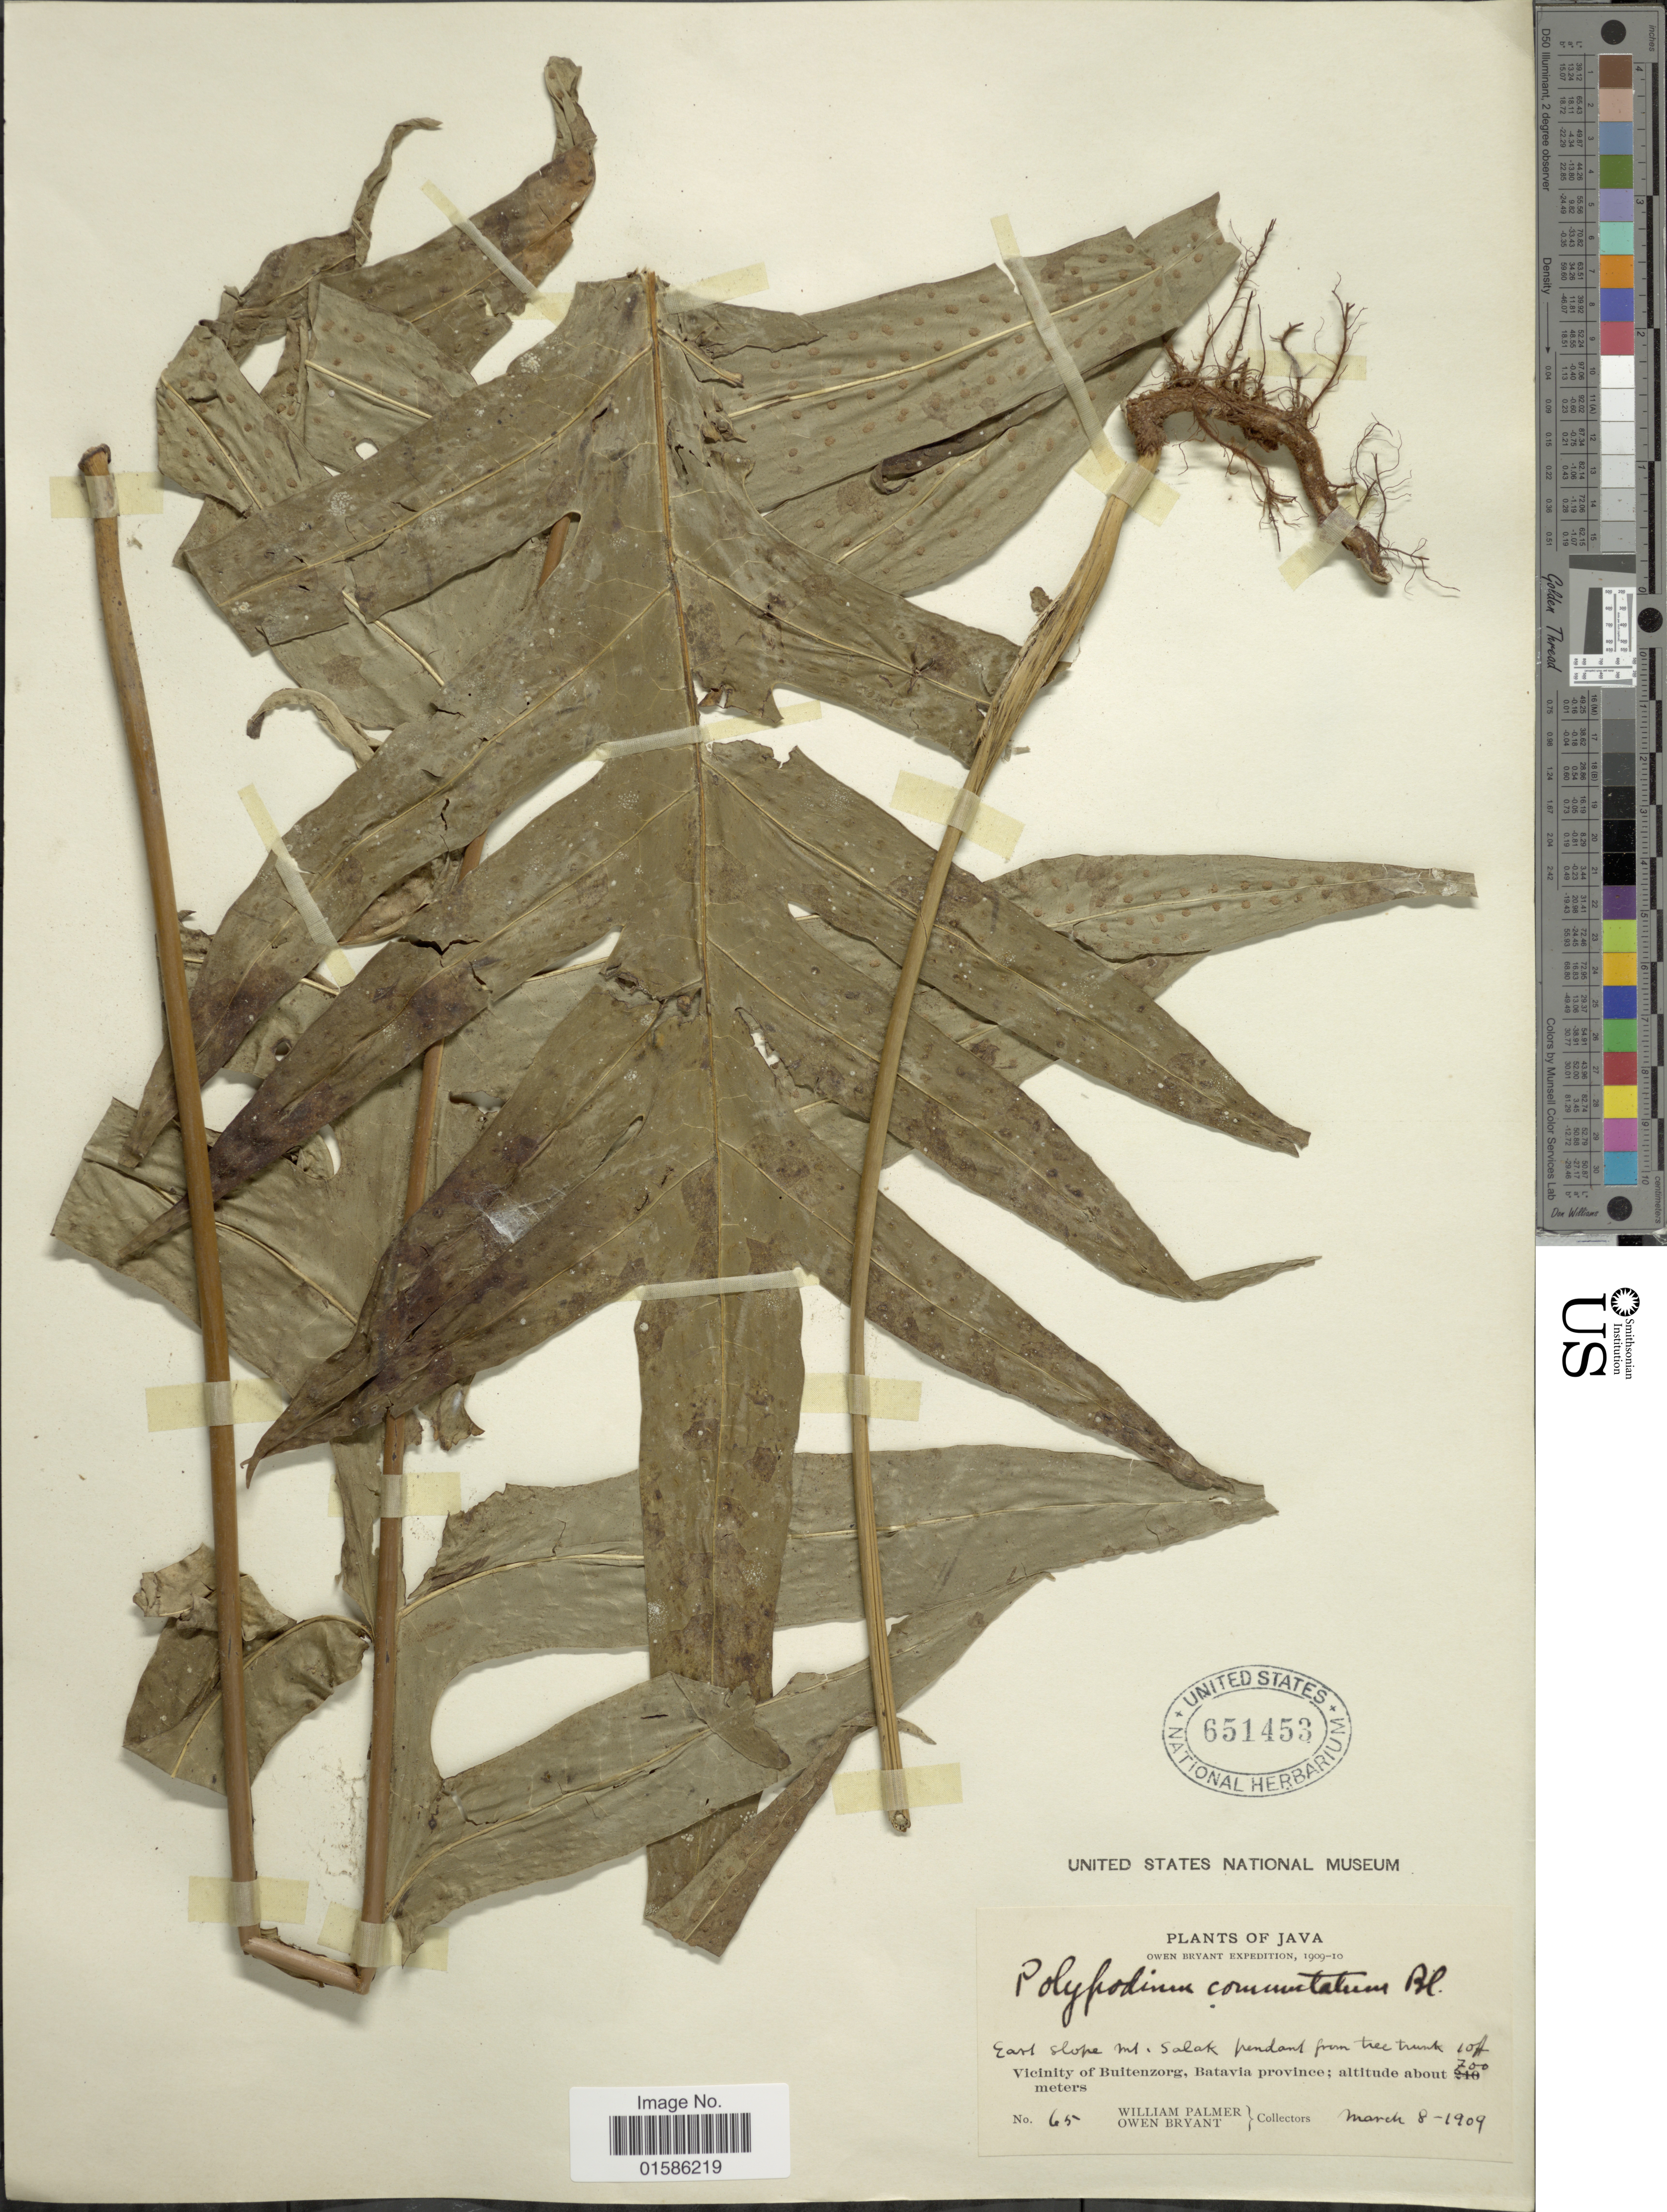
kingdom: Plantae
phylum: Tracheophyta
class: Polypodiopsida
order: Polypodiales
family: Polypodiaceae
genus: Microsorum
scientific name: Microsorum commutatum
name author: (Blume) Copel.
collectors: W. Palmer & O. Bryant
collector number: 65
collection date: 1909-03-08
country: Indonesia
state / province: Java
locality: East slope Mt Salak, Vicinity of Buitenzorg, Batavia province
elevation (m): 700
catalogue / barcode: US 651453